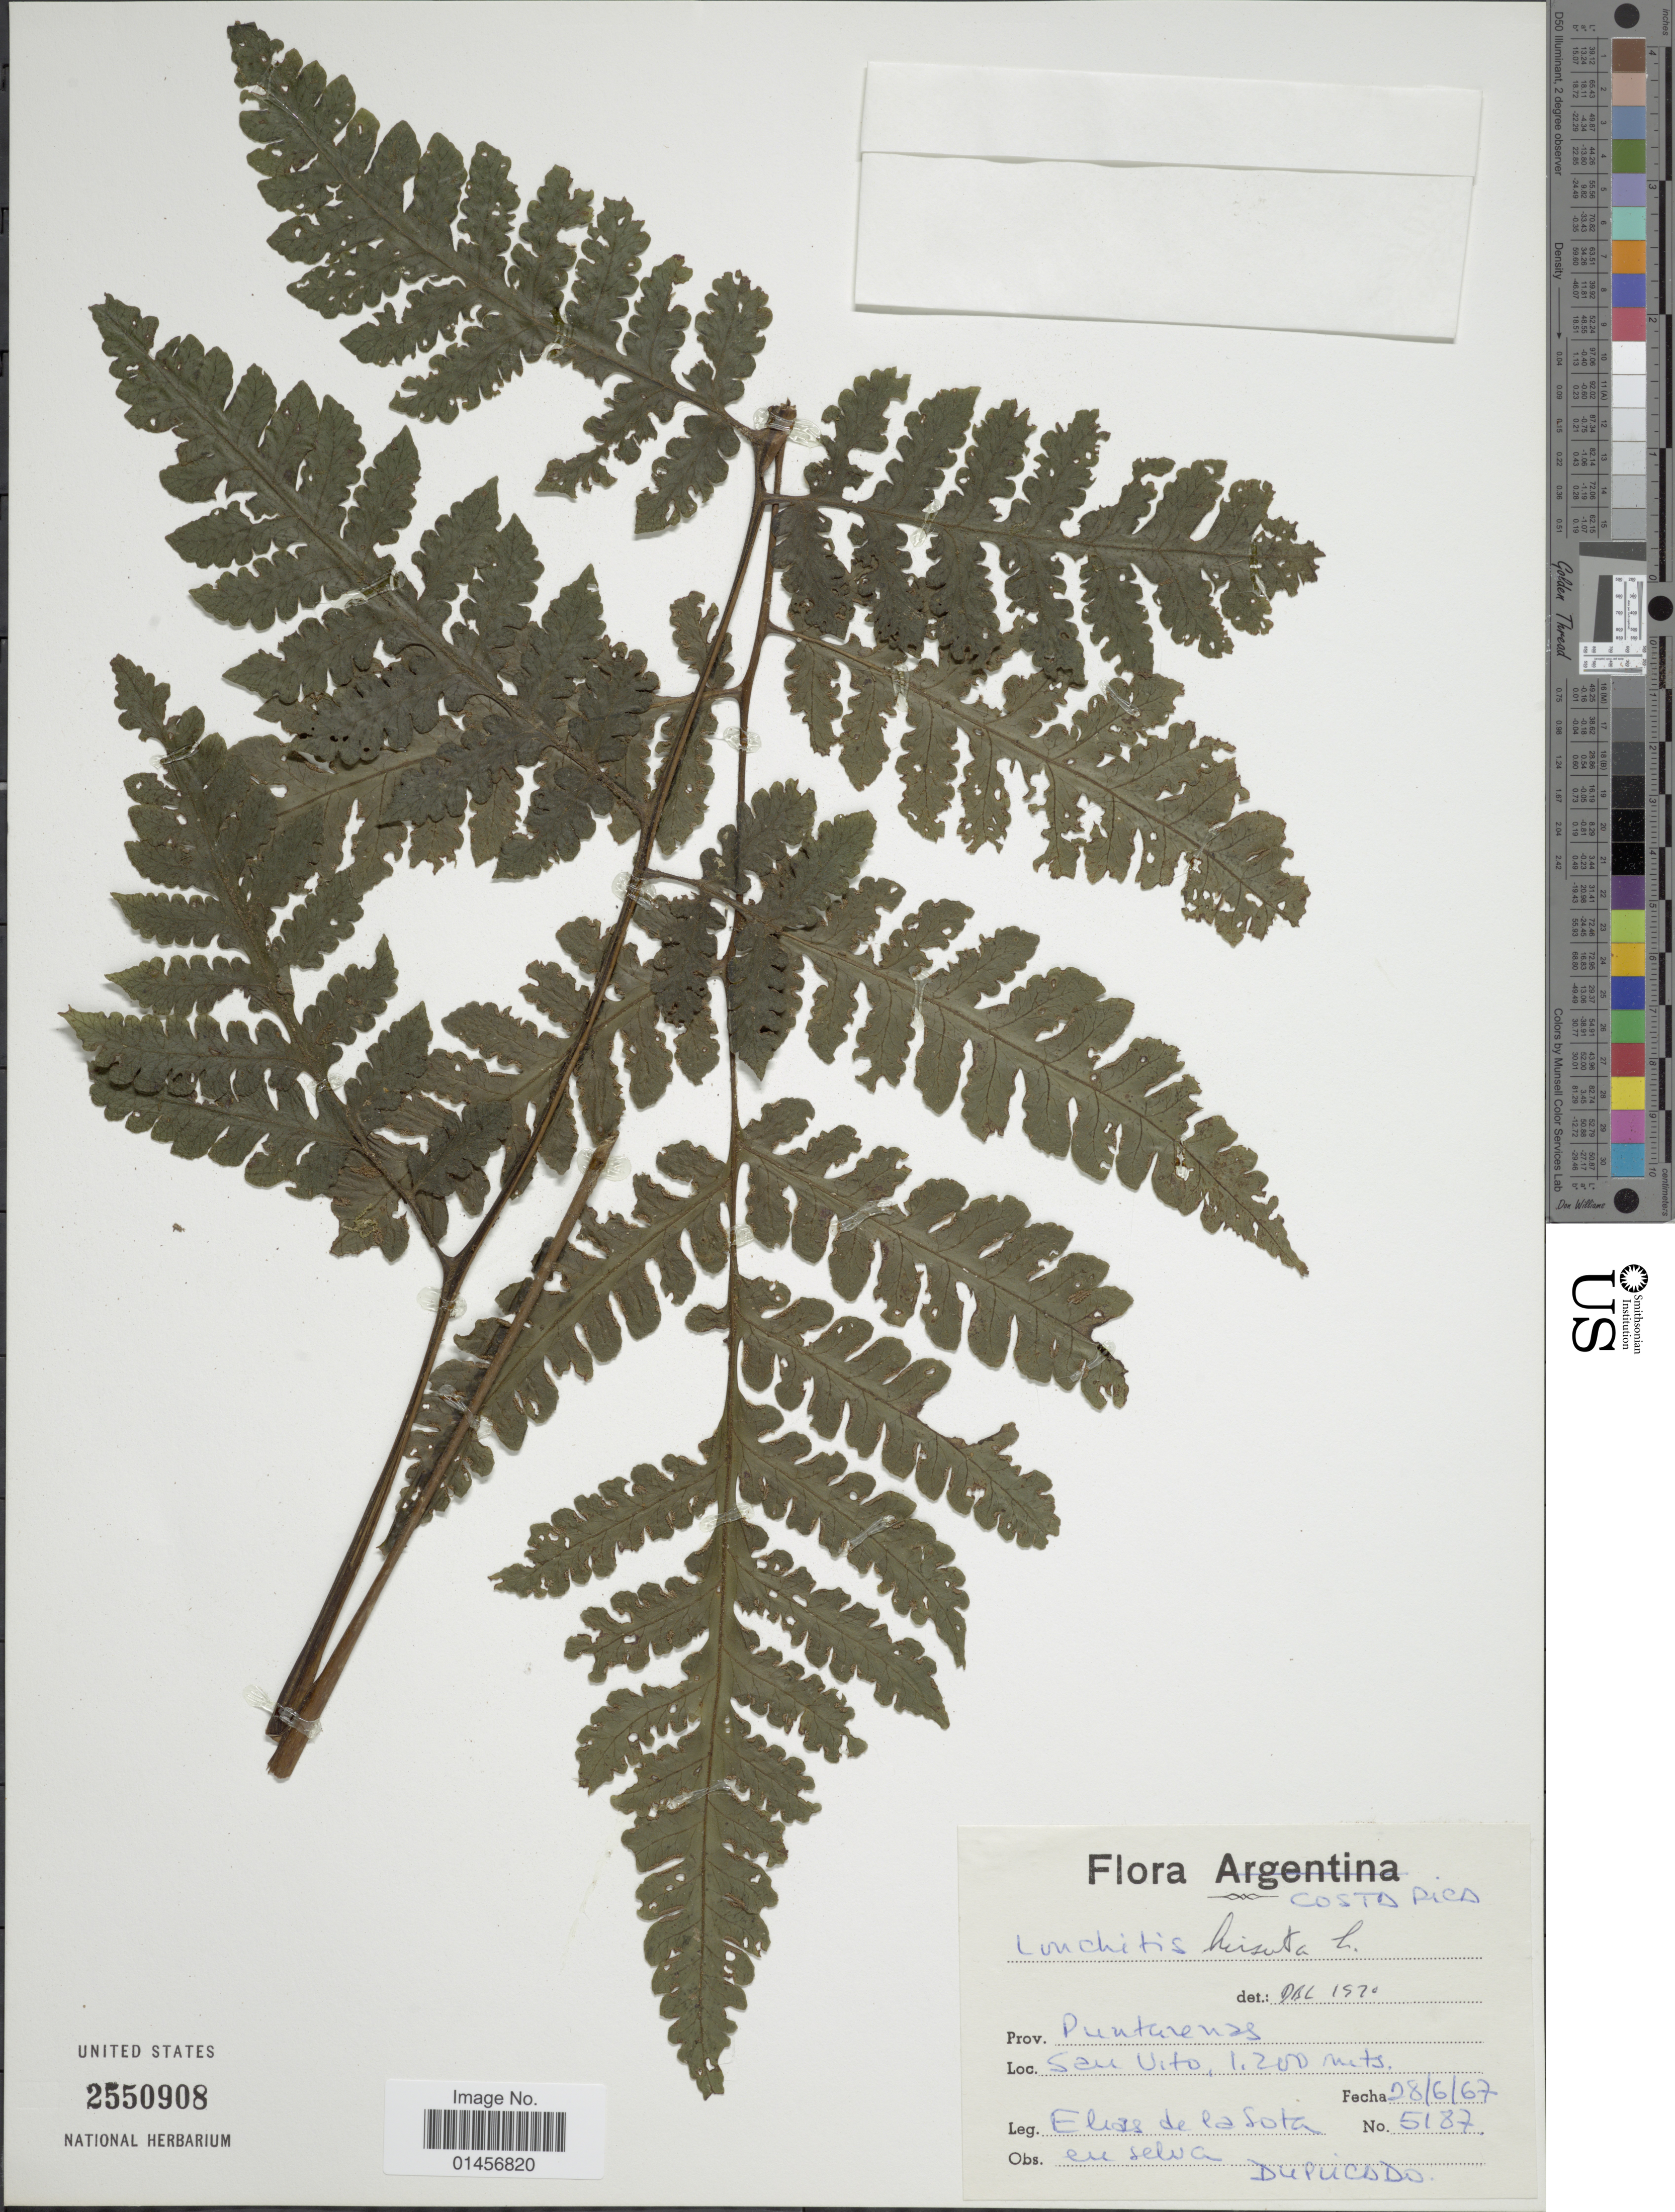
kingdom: Plantae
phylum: Tracheophyta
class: Polypodiopsida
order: Polypodiales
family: Lonchitidaceae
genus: Lonchitis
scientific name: Lonchitis hirsuta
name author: L.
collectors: E. R. de la Sota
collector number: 5187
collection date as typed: Transcribed d/m/y: 28/6/67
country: Costa Rica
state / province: Puntarenas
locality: San Vito.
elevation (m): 1200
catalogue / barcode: US 2550908